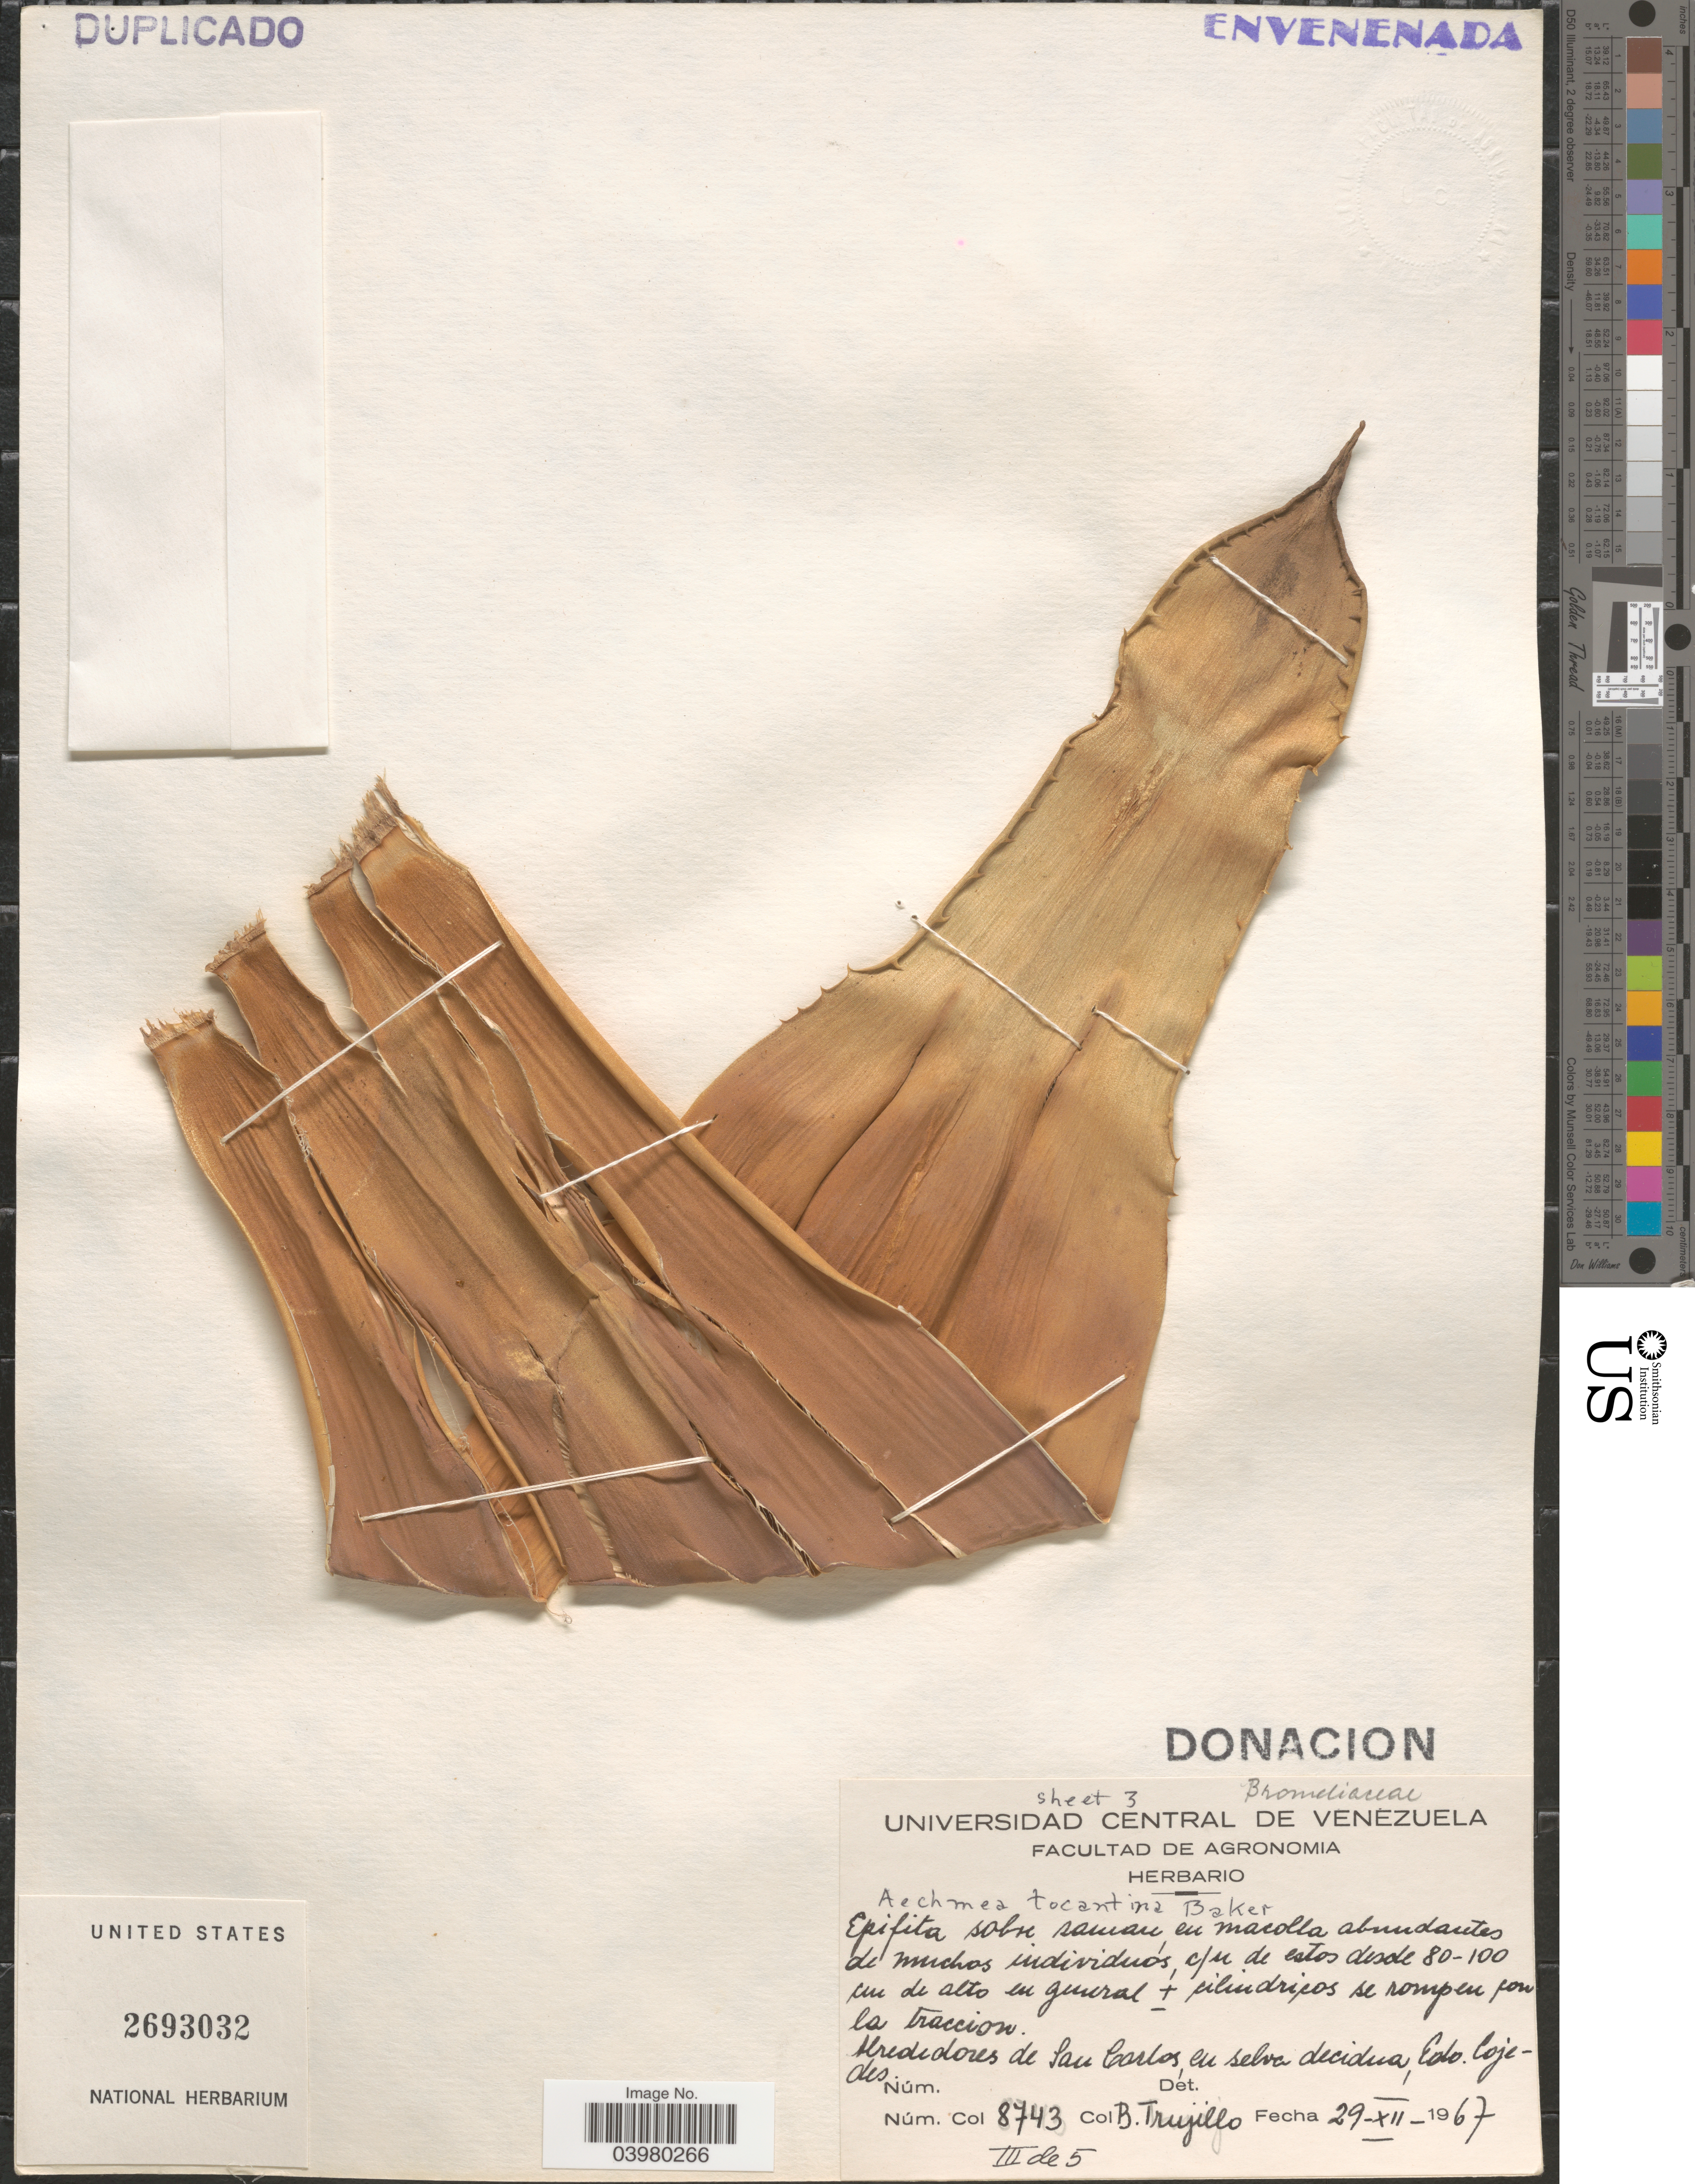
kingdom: Plantae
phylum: Tracheophyta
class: Liliopsida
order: Poales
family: Bromeliaceae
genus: Aechmea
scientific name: Aechmea tocantina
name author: Baker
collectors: B. Trujillo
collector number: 8743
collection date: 1967-12-29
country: Venezuela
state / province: Cojedes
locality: Alrededores de San Carlos, en selva decidua.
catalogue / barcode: US 2693032